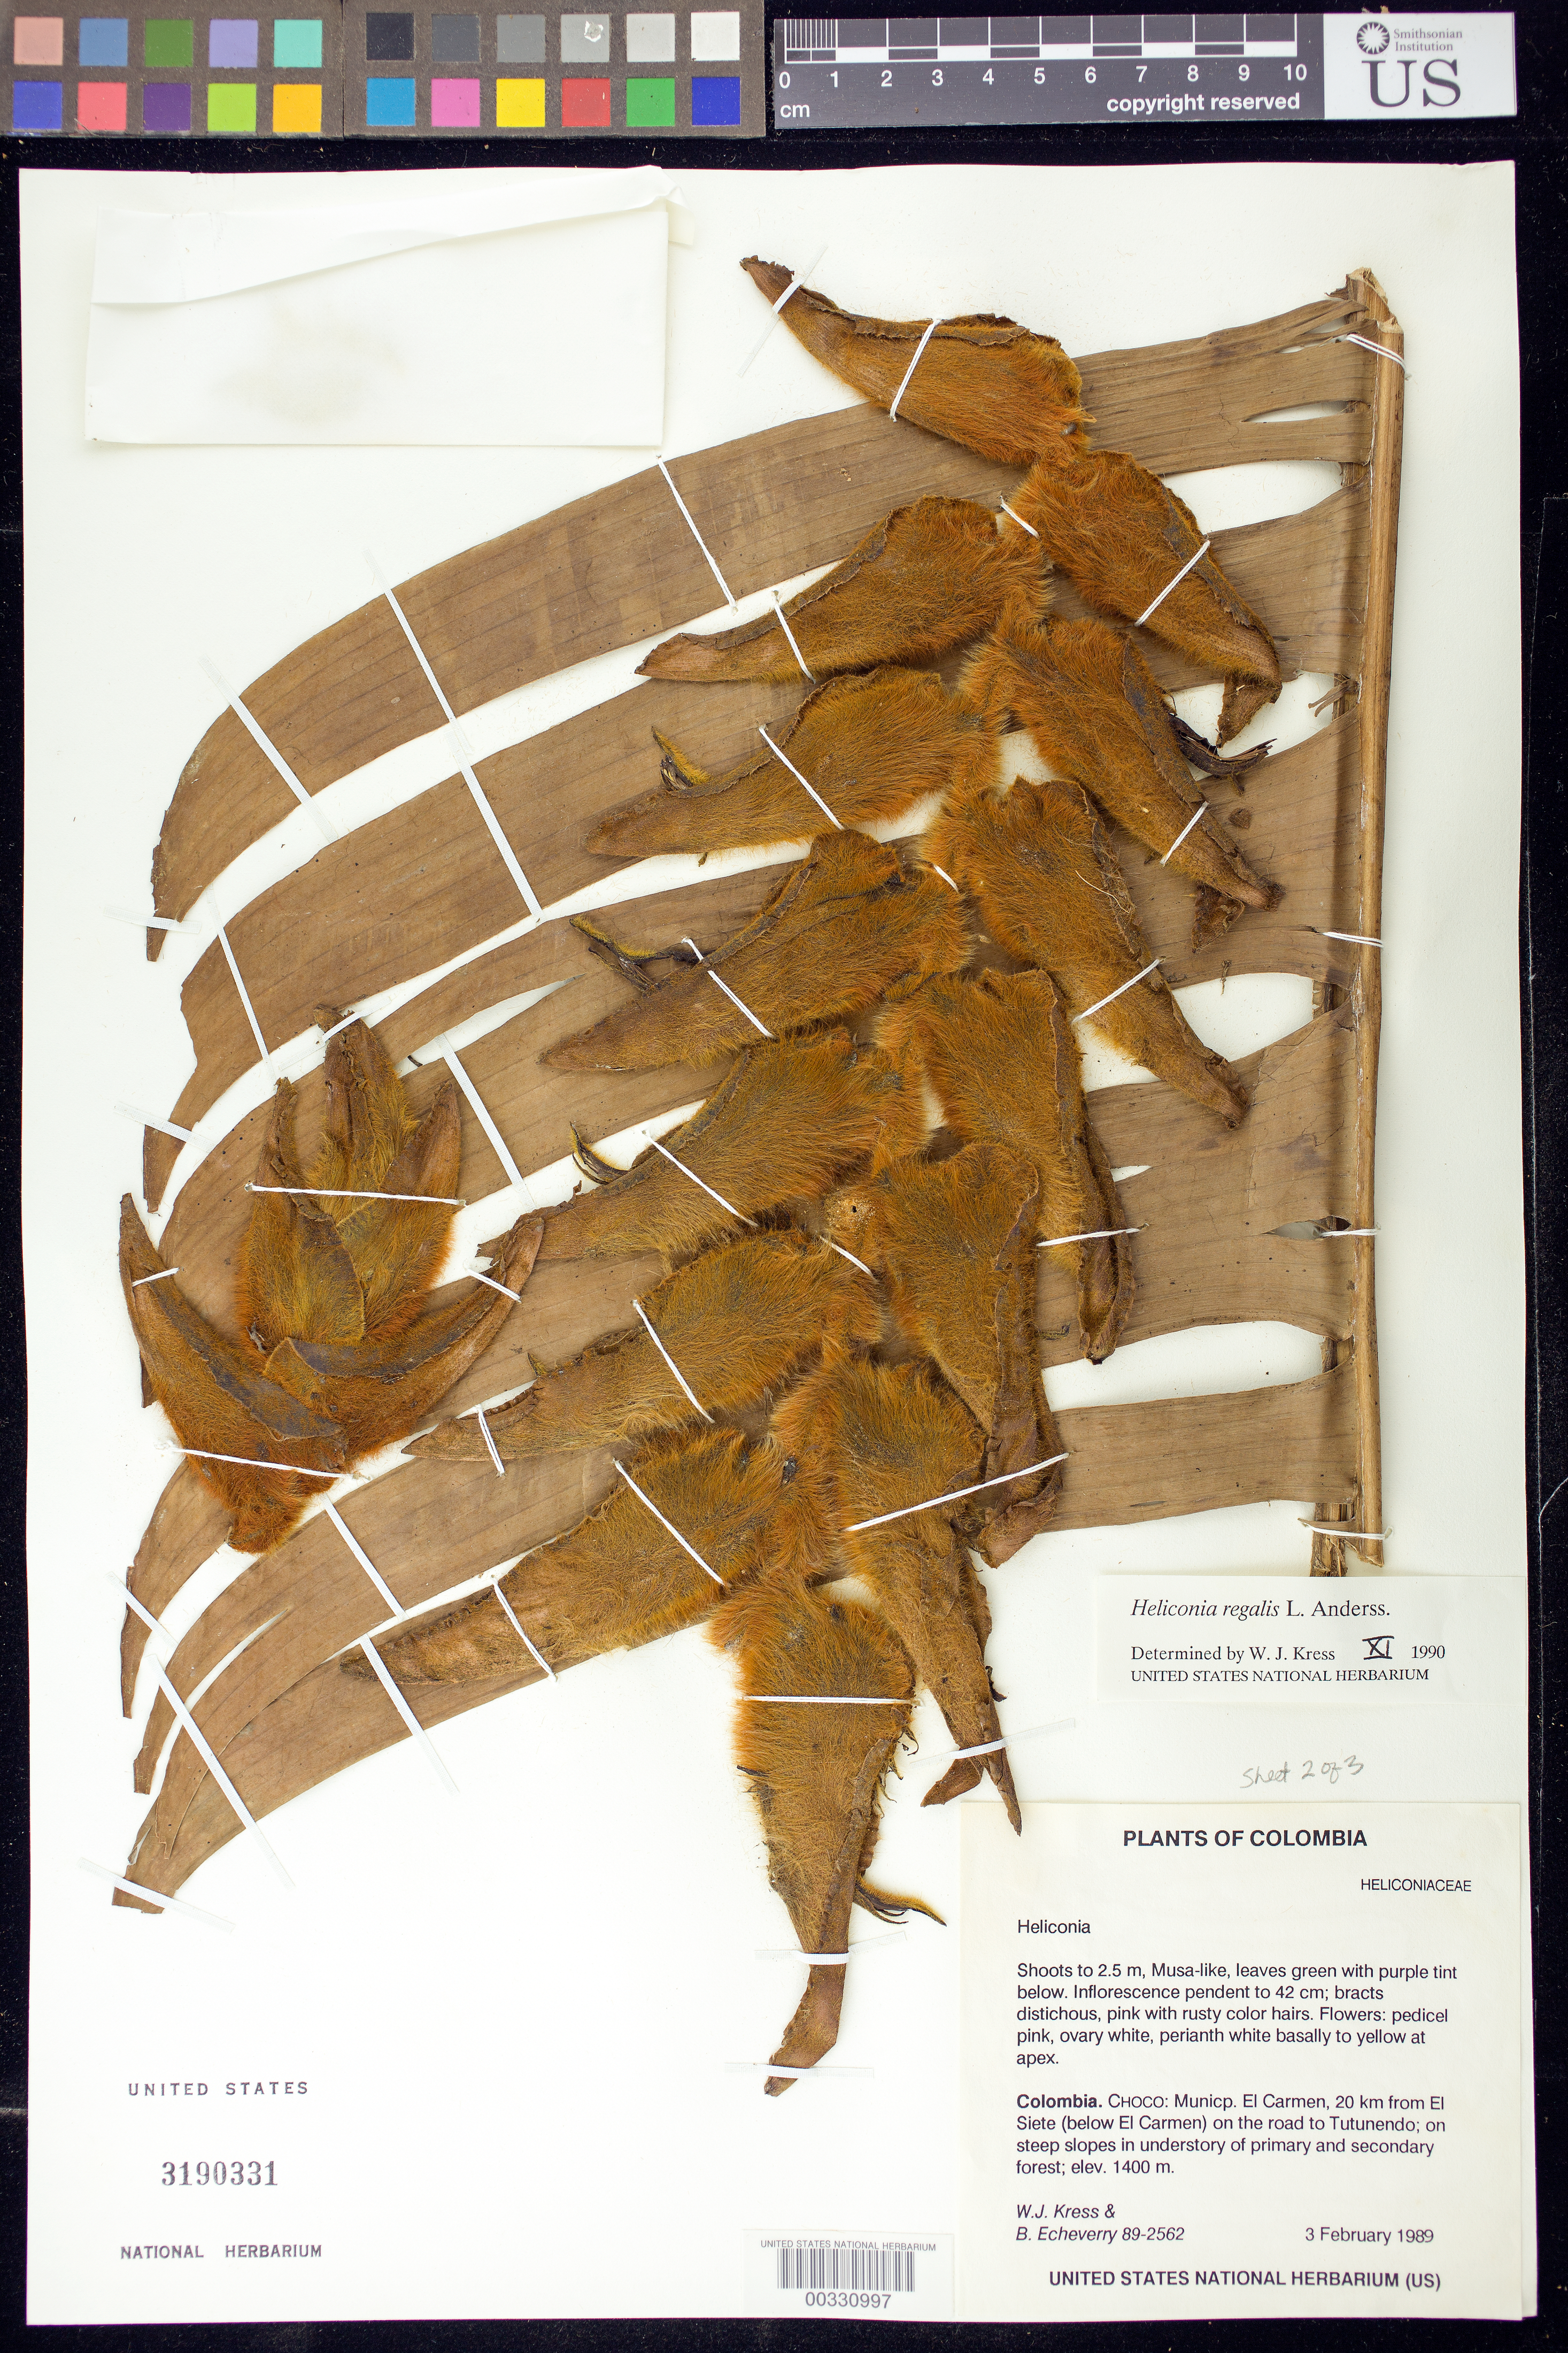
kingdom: Plantae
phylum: Tracheophyta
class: Liliopsida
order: Zingiberales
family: Heliconiaceae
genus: Heliconia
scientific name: Heliconia regalis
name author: L. Andersson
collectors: W. J. Kress & B. Echeverry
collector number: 89-2562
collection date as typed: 03 Feb 1989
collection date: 1989-02-03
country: Colombia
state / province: Chocó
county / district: El Carmen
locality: Mun of el Carmen, 20 km from el Siete (below el Carmen) on road to TutUnendo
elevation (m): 1400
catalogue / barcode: US 3190331